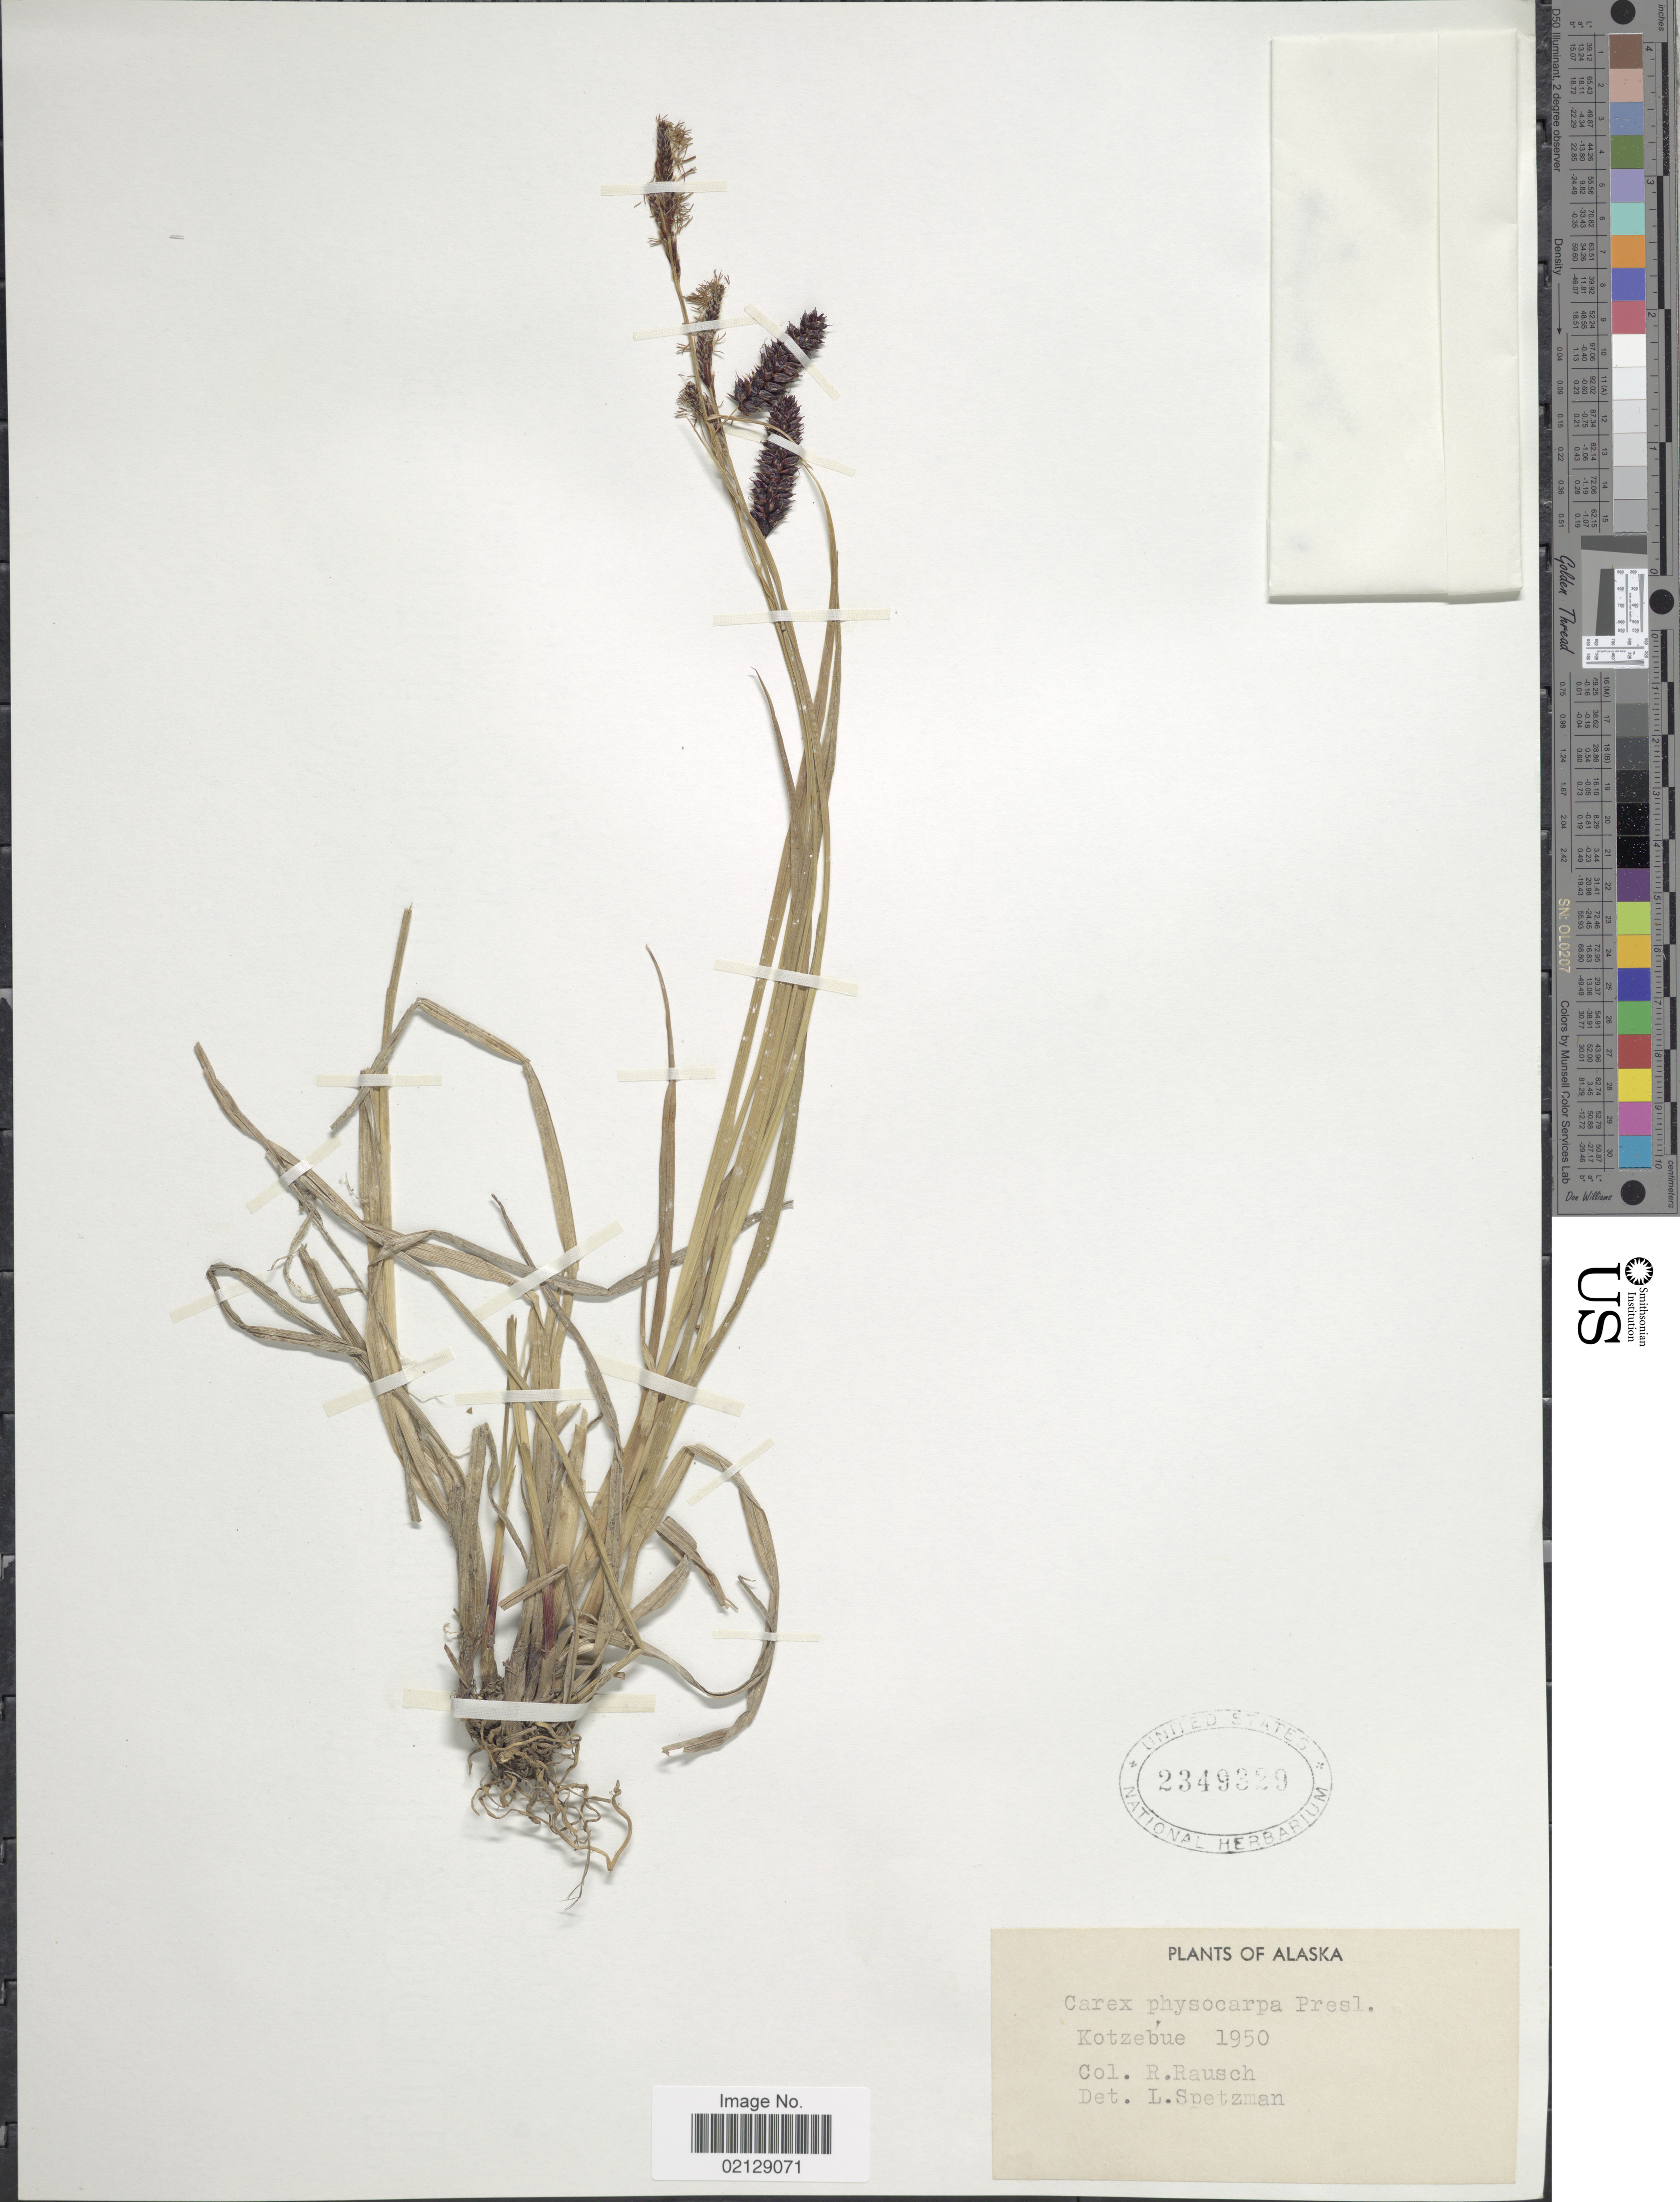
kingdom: Plantae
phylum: Tracheophyta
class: Liliopsida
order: Poales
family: Cyperaceae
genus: Carex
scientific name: Carex saxatilis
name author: L.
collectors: R. Rausch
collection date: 1950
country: United States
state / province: Alaska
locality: Kotzebue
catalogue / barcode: US 2349329